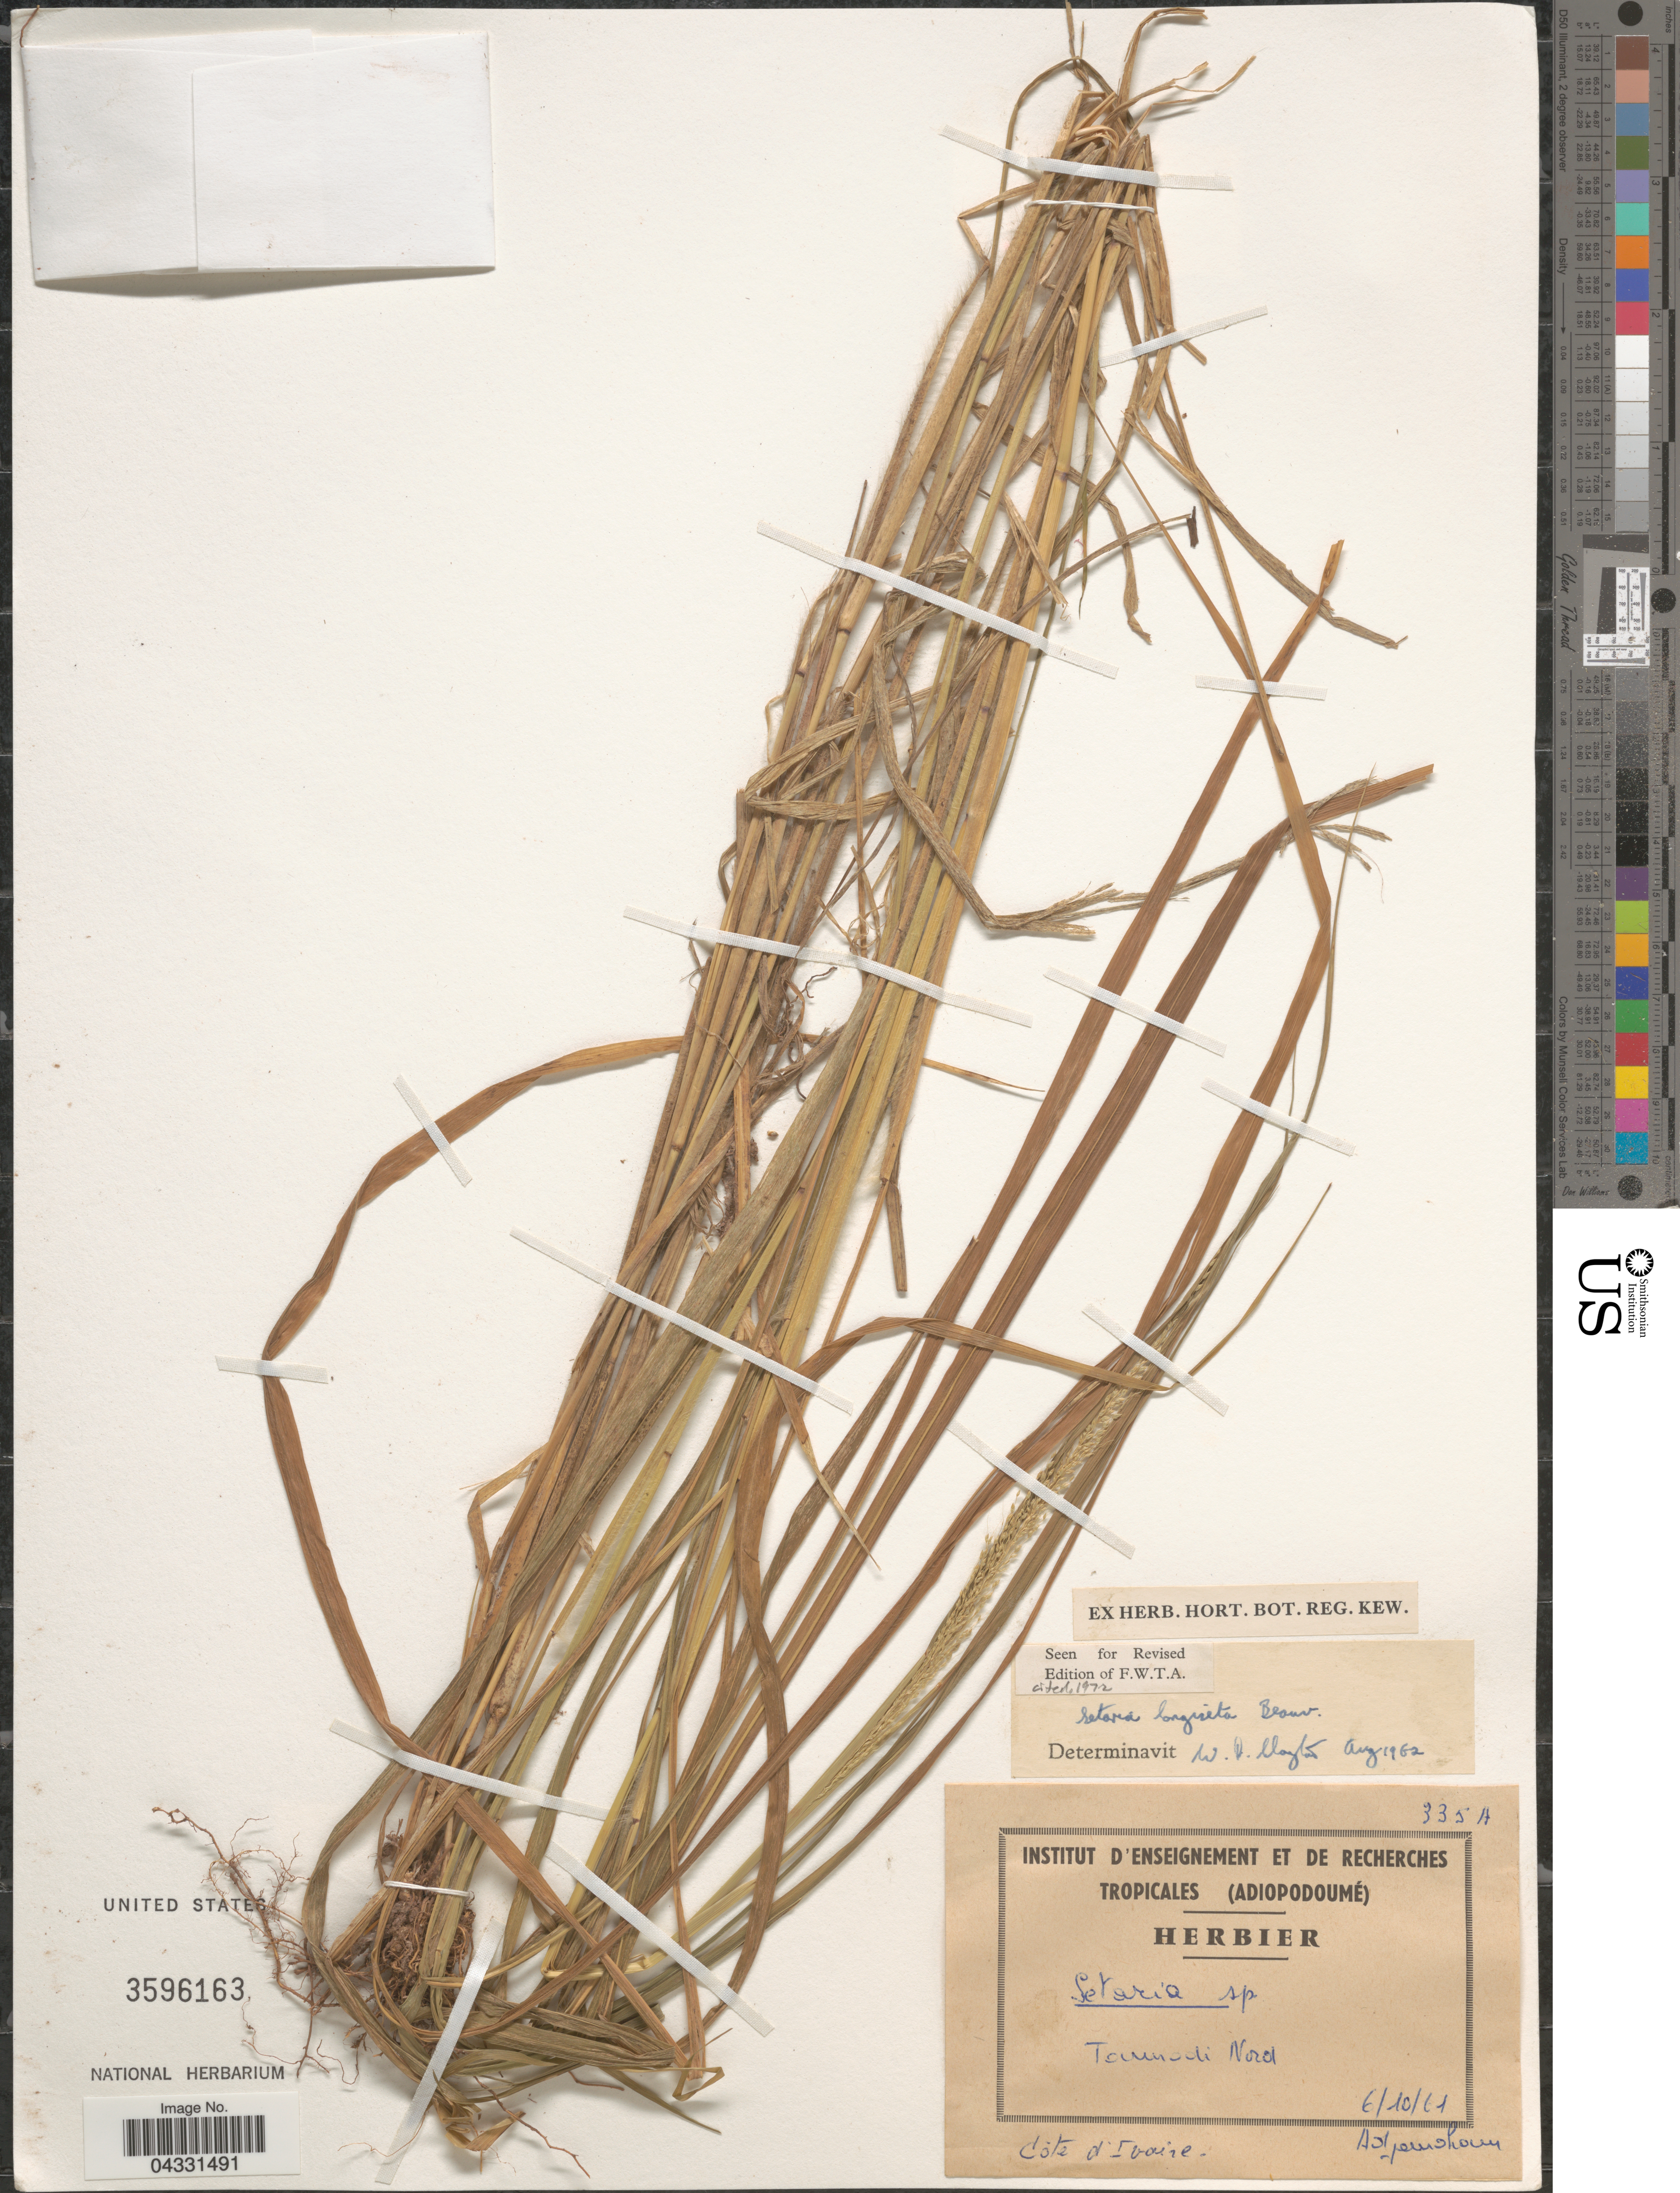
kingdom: Plantae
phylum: Tracheophyta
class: Liliopsida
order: Poales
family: Poaceae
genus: Setaria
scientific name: Setaria longiseta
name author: P. Beauv.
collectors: Adjanohoun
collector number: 335A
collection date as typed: Transcribed d/m/y: 6/10/61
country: Ivory Coast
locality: Toumodi Nord. Côte d'Ivoire.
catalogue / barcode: US 3596163